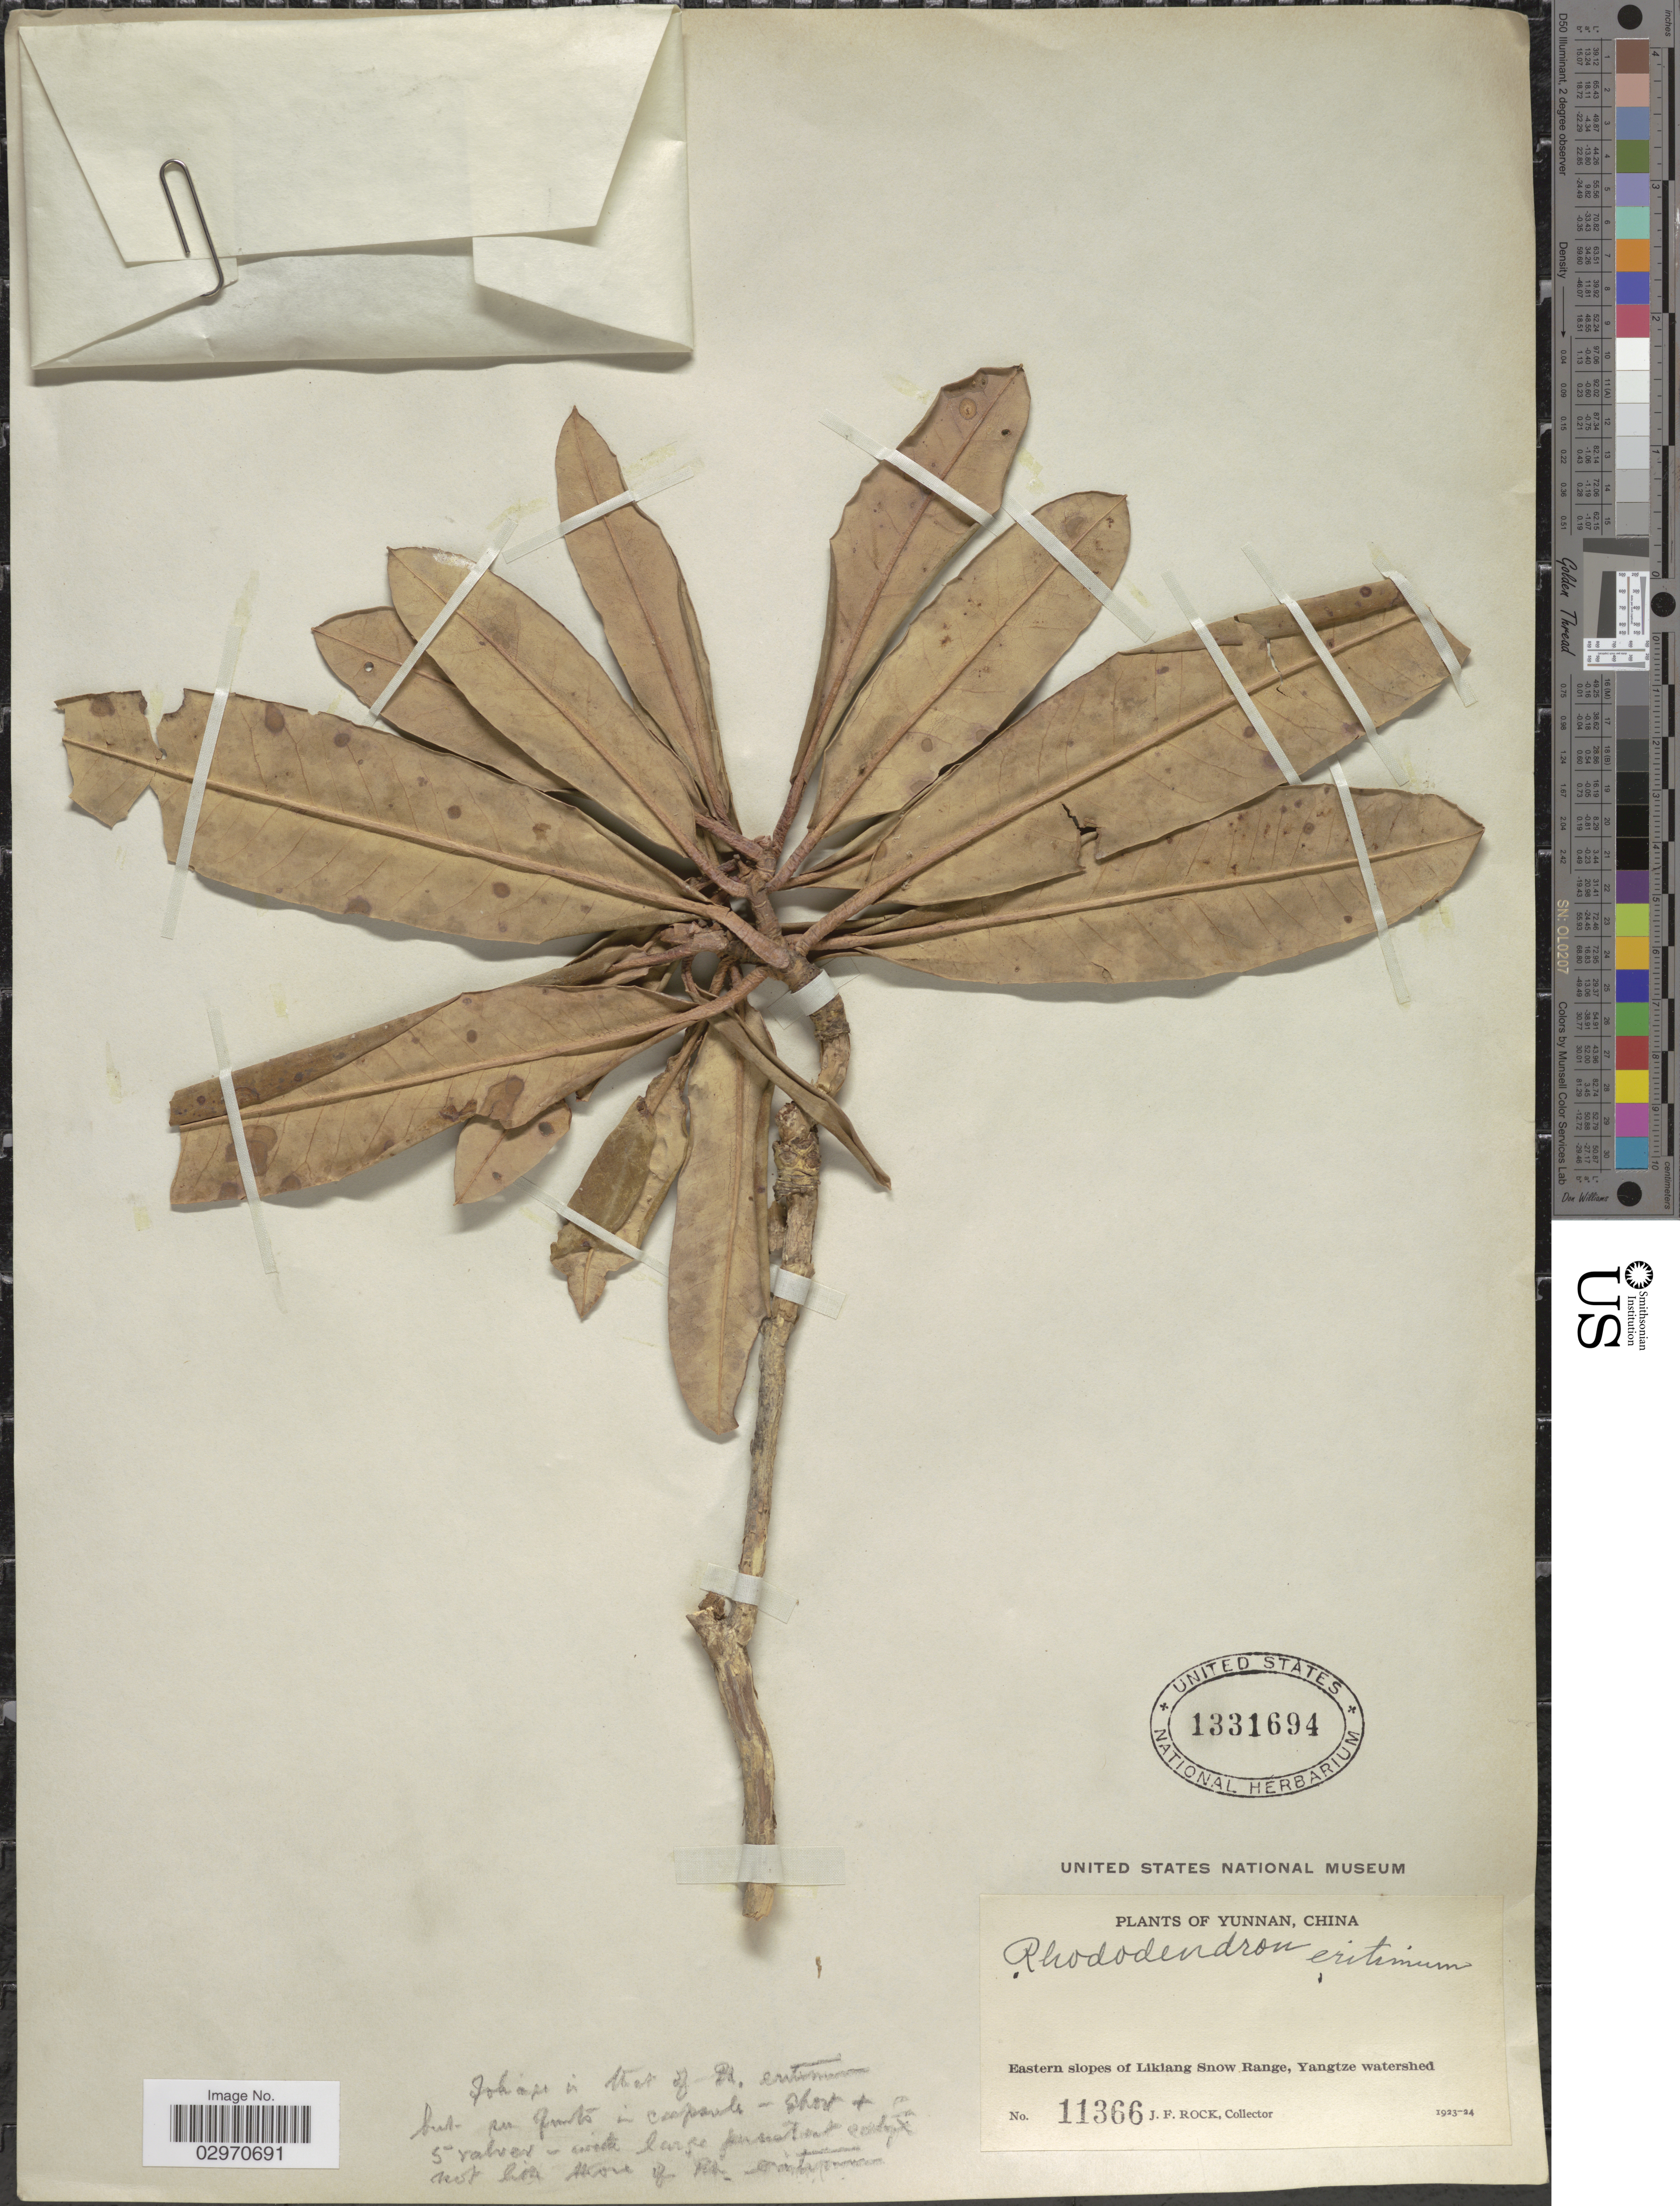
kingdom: Plantae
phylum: Tracheophyta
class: Magnoliopsida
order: Ericales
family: Ericaceae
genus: Rhododendron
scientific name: Rhododendron eritimum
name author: Balf. f. & W.W. Sm.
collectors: J. Rock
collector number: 11366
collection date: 1923/1924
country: China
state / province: Yunnan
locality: Eastern slopes of Likiang Snow Range, Yangtze watershed.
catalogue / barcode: US 1331694